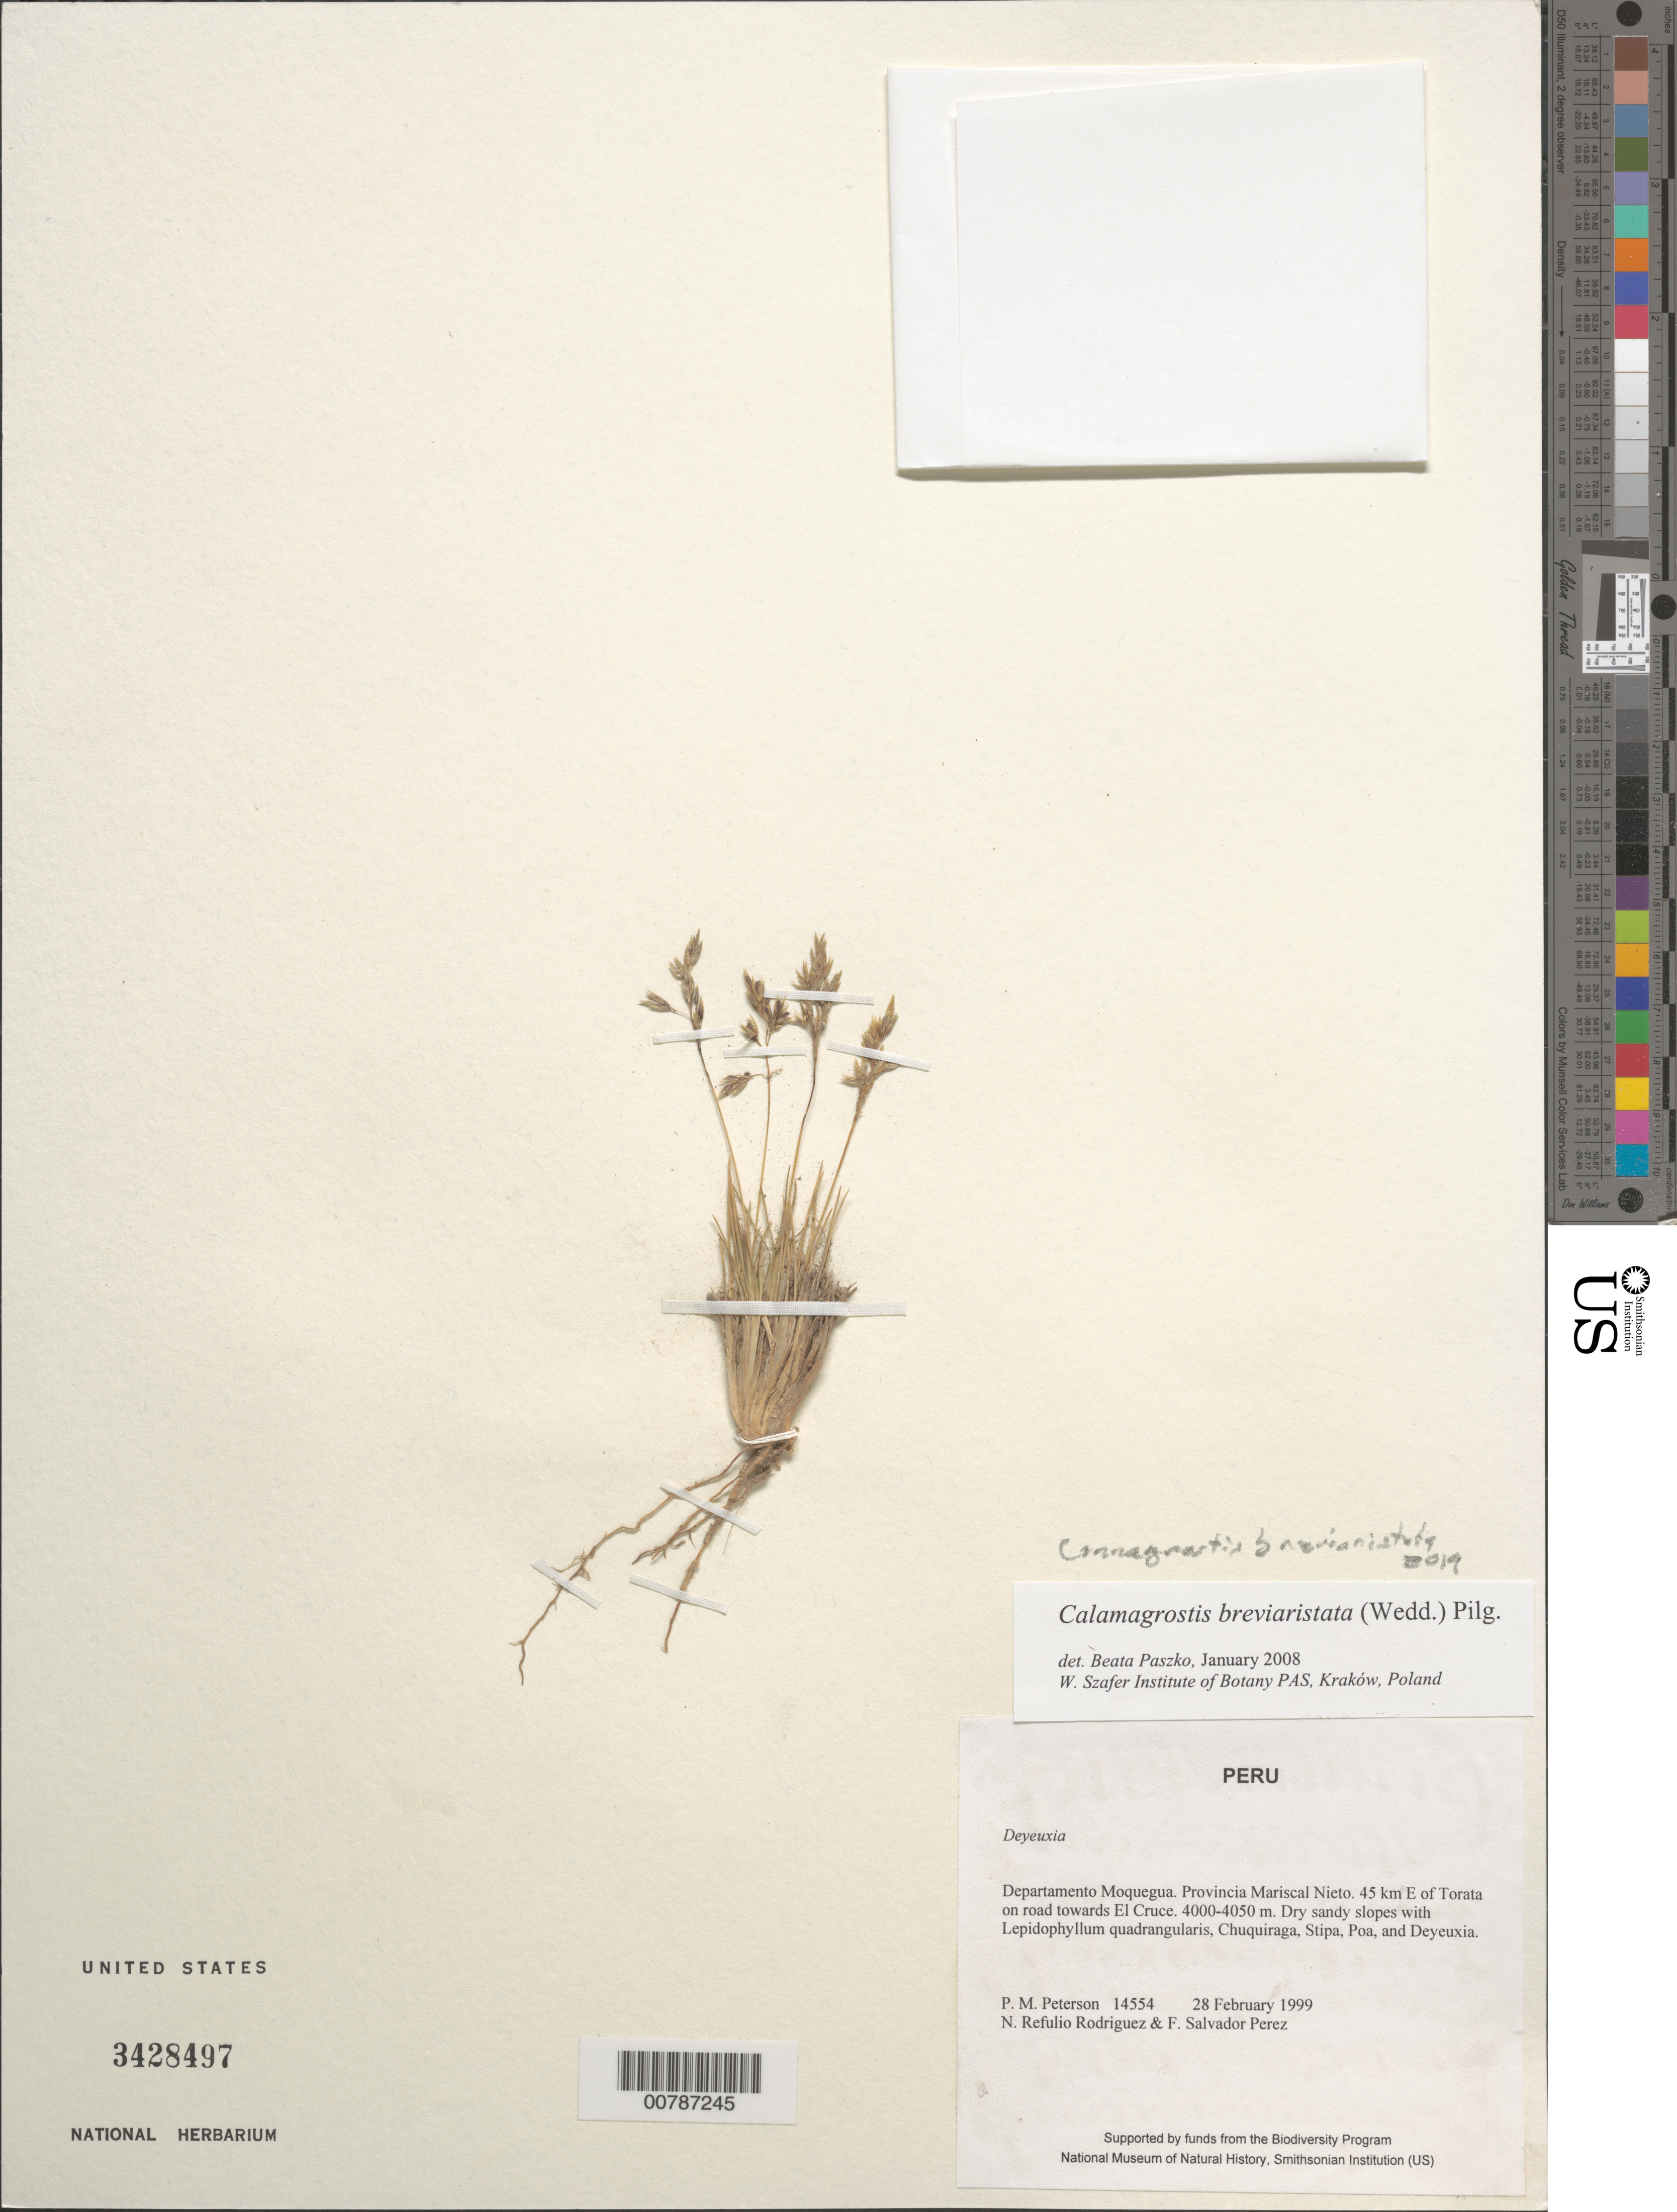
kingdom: Plantae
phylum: Tracheophyta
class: Liliopsida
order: Poales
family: Poaceae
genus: Cinnagrostis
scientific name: Cinnagrostis breviaristata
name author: (Wedd.) P.M. Peterson et al.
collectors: P. M. Peterson, N. Refulio-Rodríguez & F. Salvador Perez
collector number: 14554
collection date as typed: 28 Feb 1999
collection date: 1999-02-28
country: Peru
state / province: Moquegua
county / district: Mariscal Nieto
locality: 45 km E of Torata on road towards El Cruce.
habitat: Dry sandy slopes with Lepidophyllum quadrangularis, Chuquiraga, Stipa, Poa and Deyeuxia.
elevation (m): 4000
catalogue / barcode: US 3428497